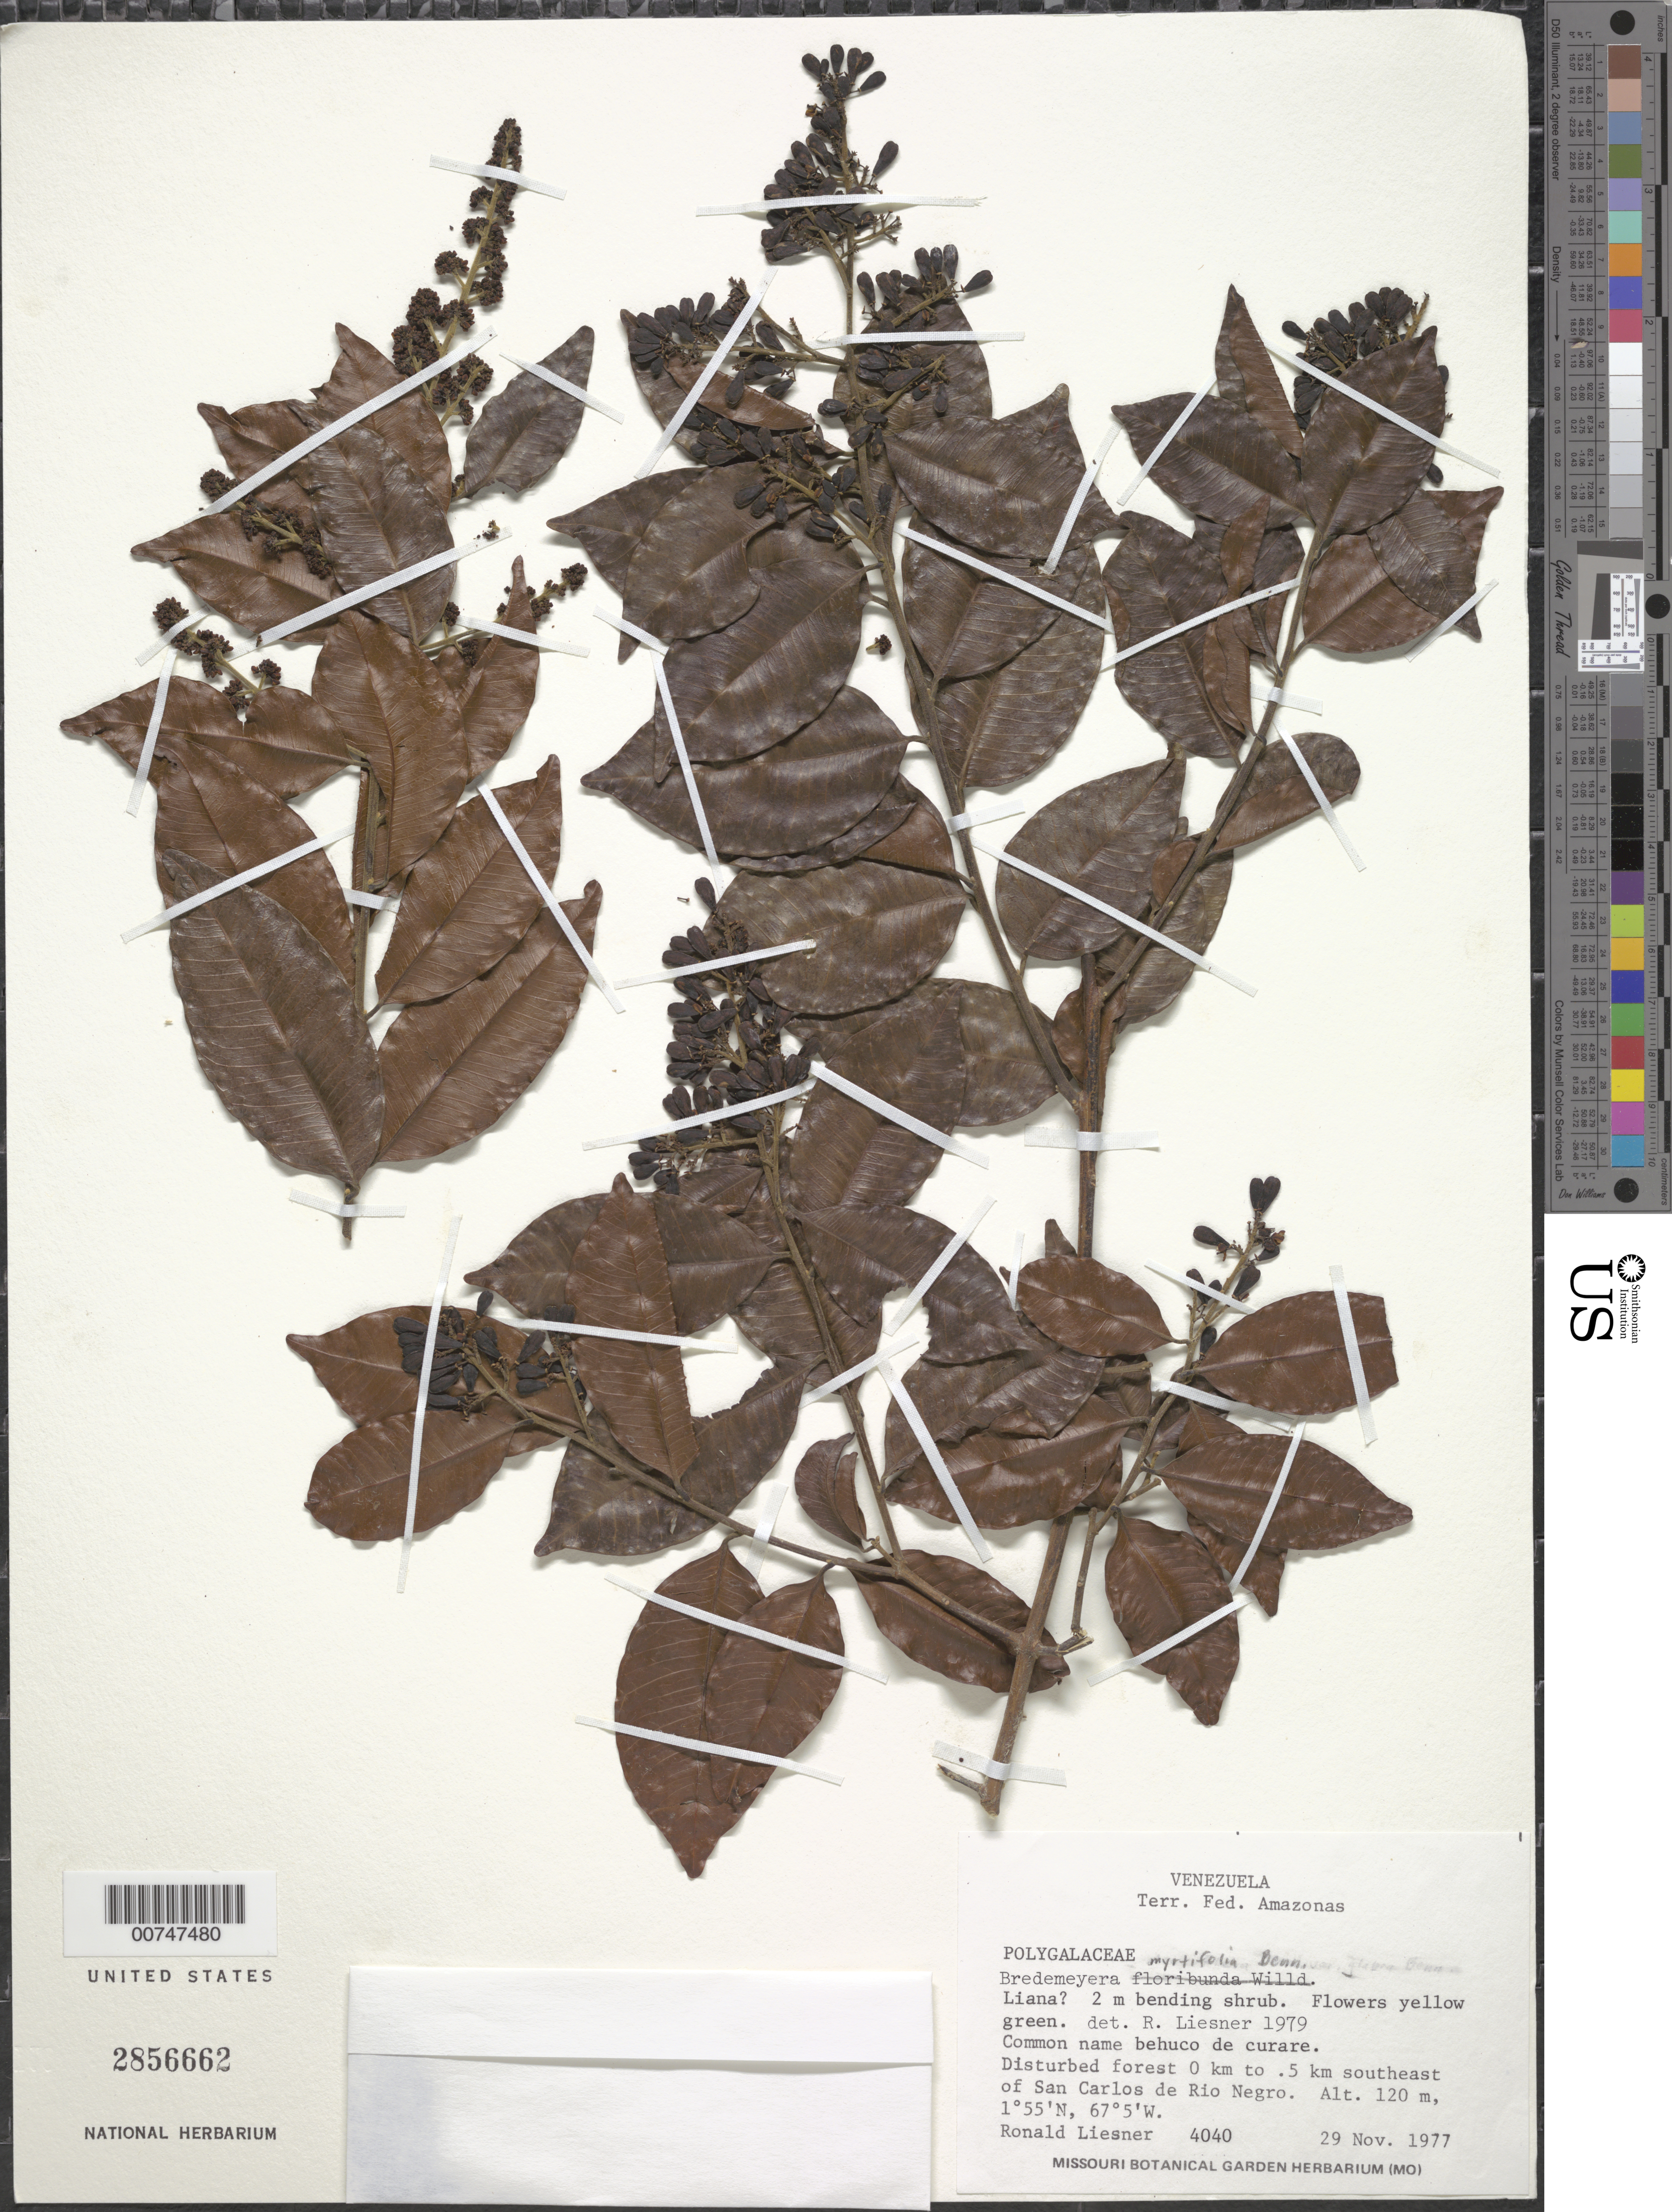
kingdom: Plantae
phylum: Tracheophyta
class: Magnoliopsida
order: Fabales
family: Polygalaceae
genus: Bredemeyera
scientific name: Bredemeyera myrtifolia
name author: A.W. Benn.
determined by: Liesner, R. L.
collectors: R. L. Liesner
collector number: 4040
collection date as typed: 29-Nov-77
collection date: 1977-11-29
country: Venezuela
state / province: Amazonas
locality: San Carlos de Río Negro, 0-0.5 km SE of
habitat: Disturbed forest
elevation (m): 120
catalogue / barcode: US 2856662